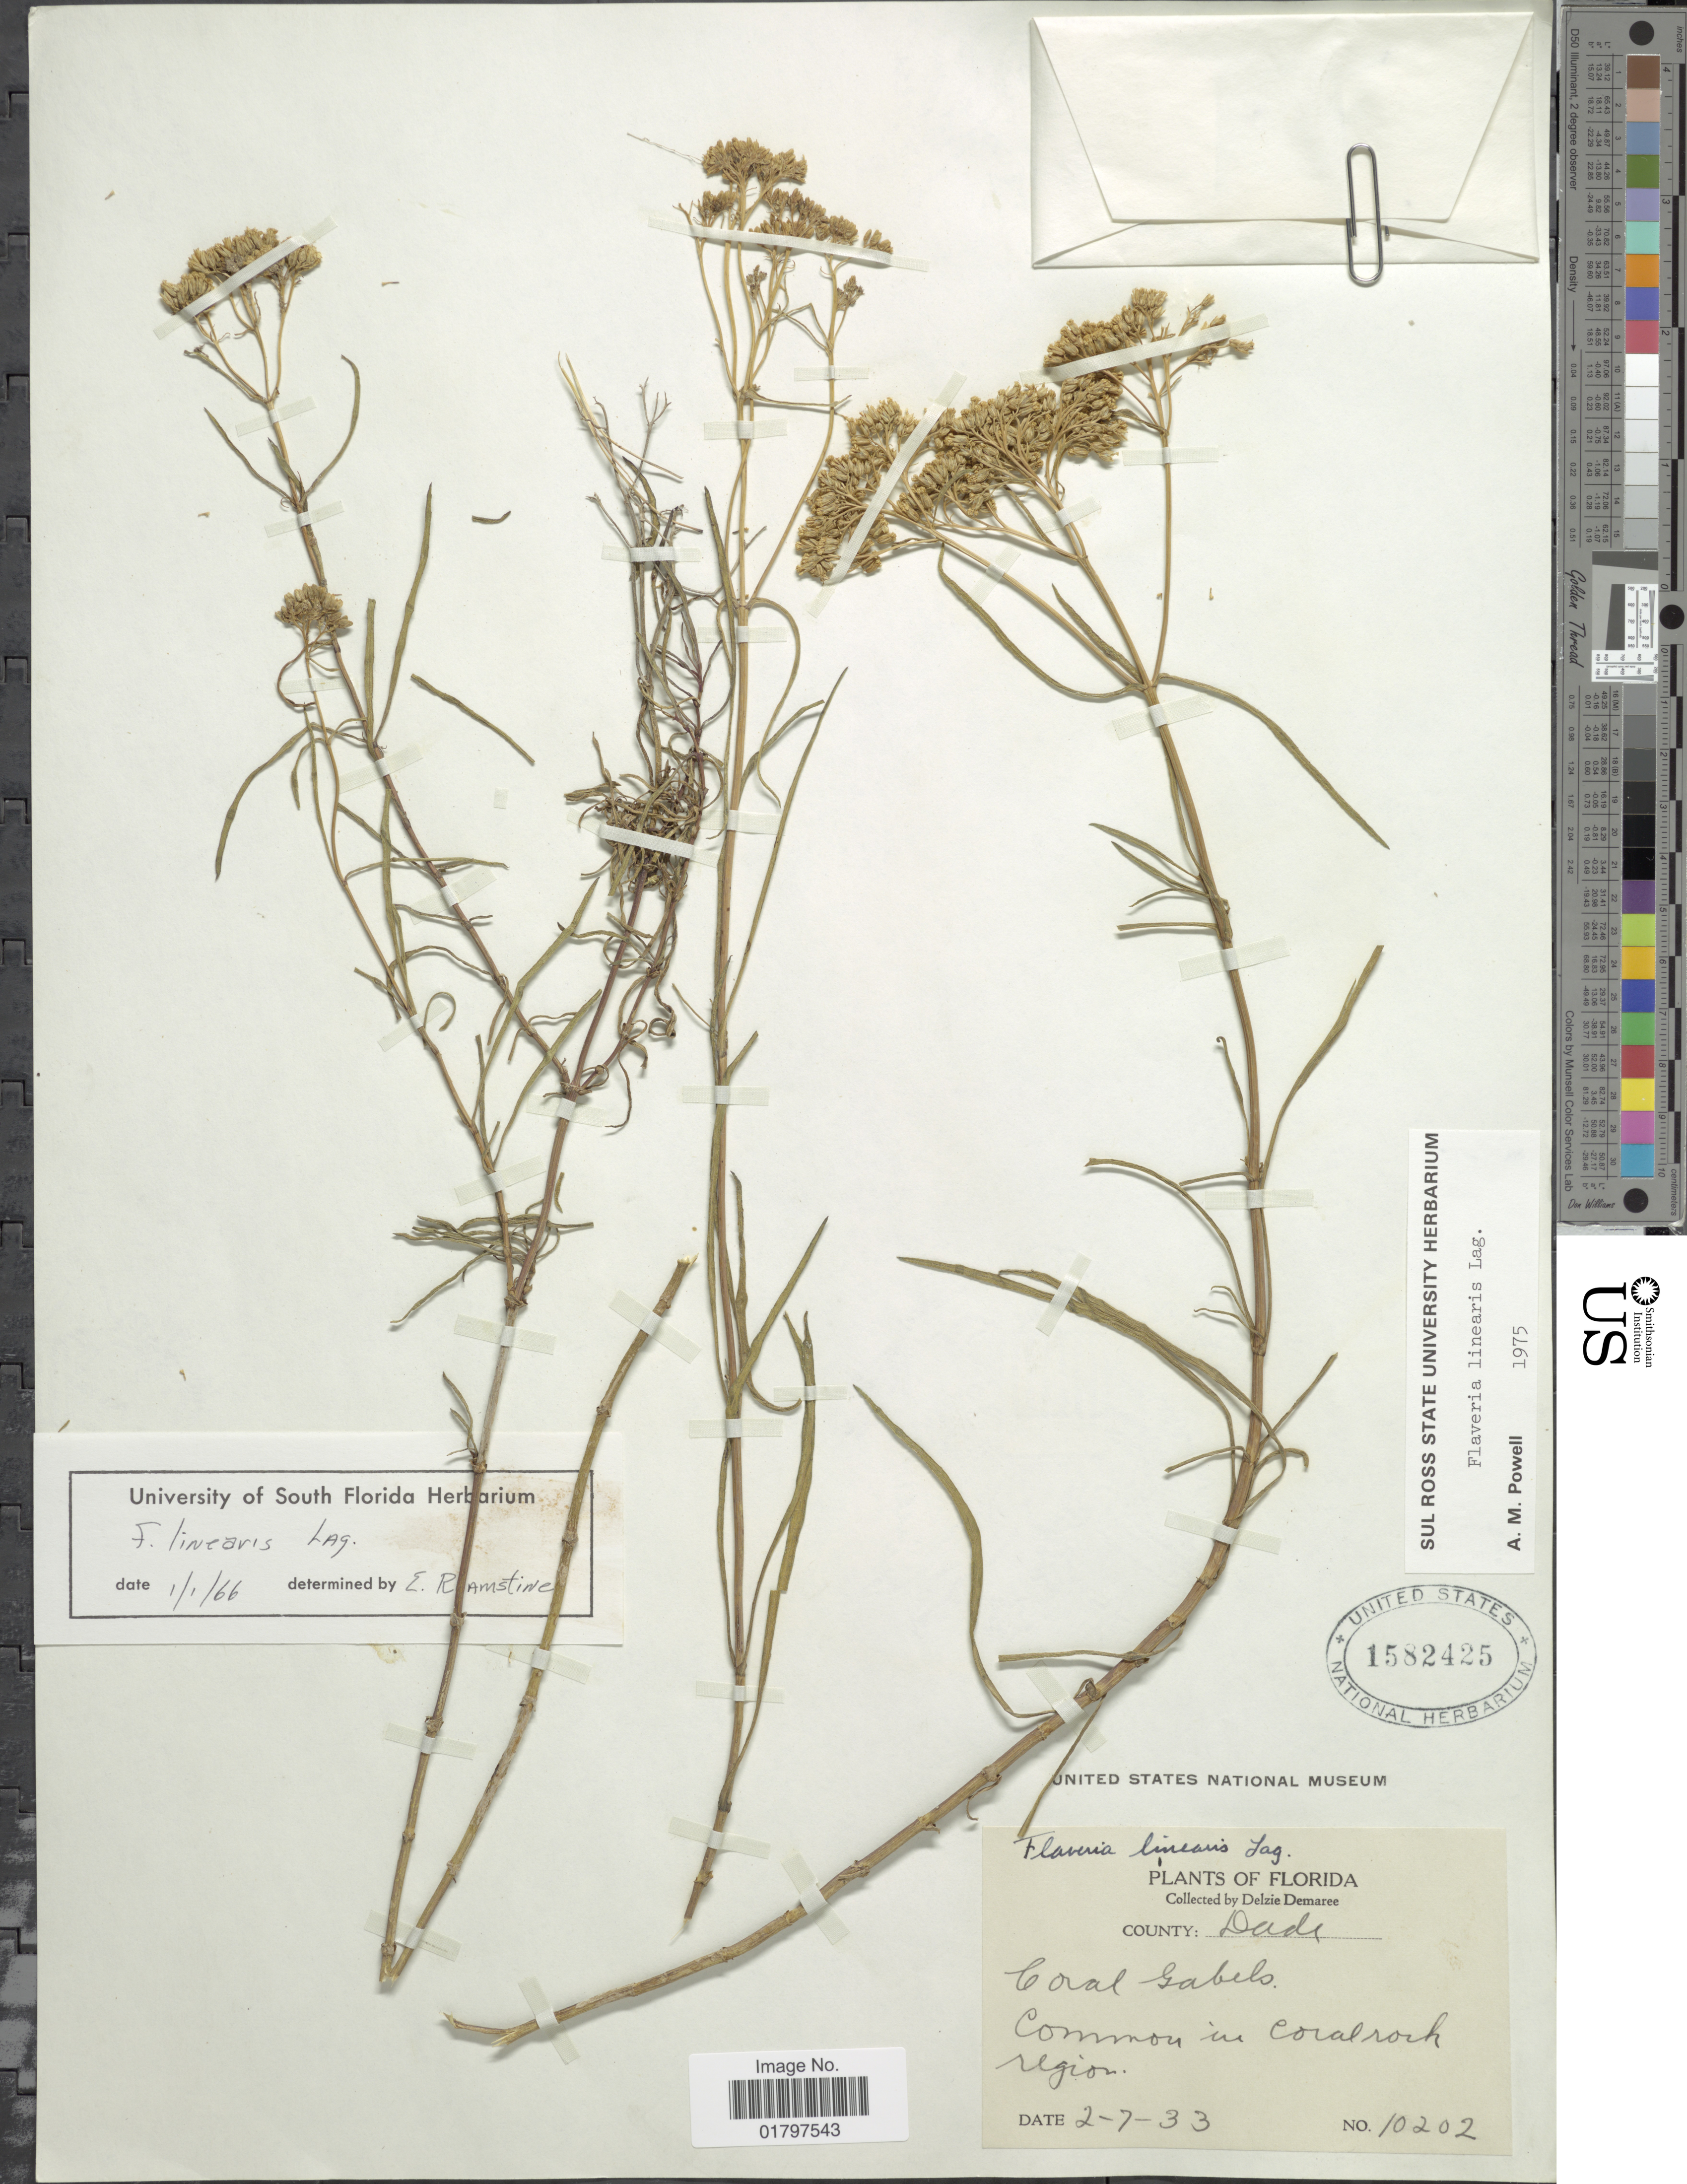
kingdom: Plantae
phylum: Tracheophyta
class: Magnoliopsida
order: Asterales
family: Asteraceae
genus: Flaveria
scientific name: Flaveria linearis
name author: Lag.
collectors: D. Demaree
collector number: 10202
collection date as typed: Transcribed d/m/y: 7/2/33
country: United States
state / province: Florida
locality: County; Dade. Coral Gabels. Common in Coralroch region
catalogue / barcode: US 1582425